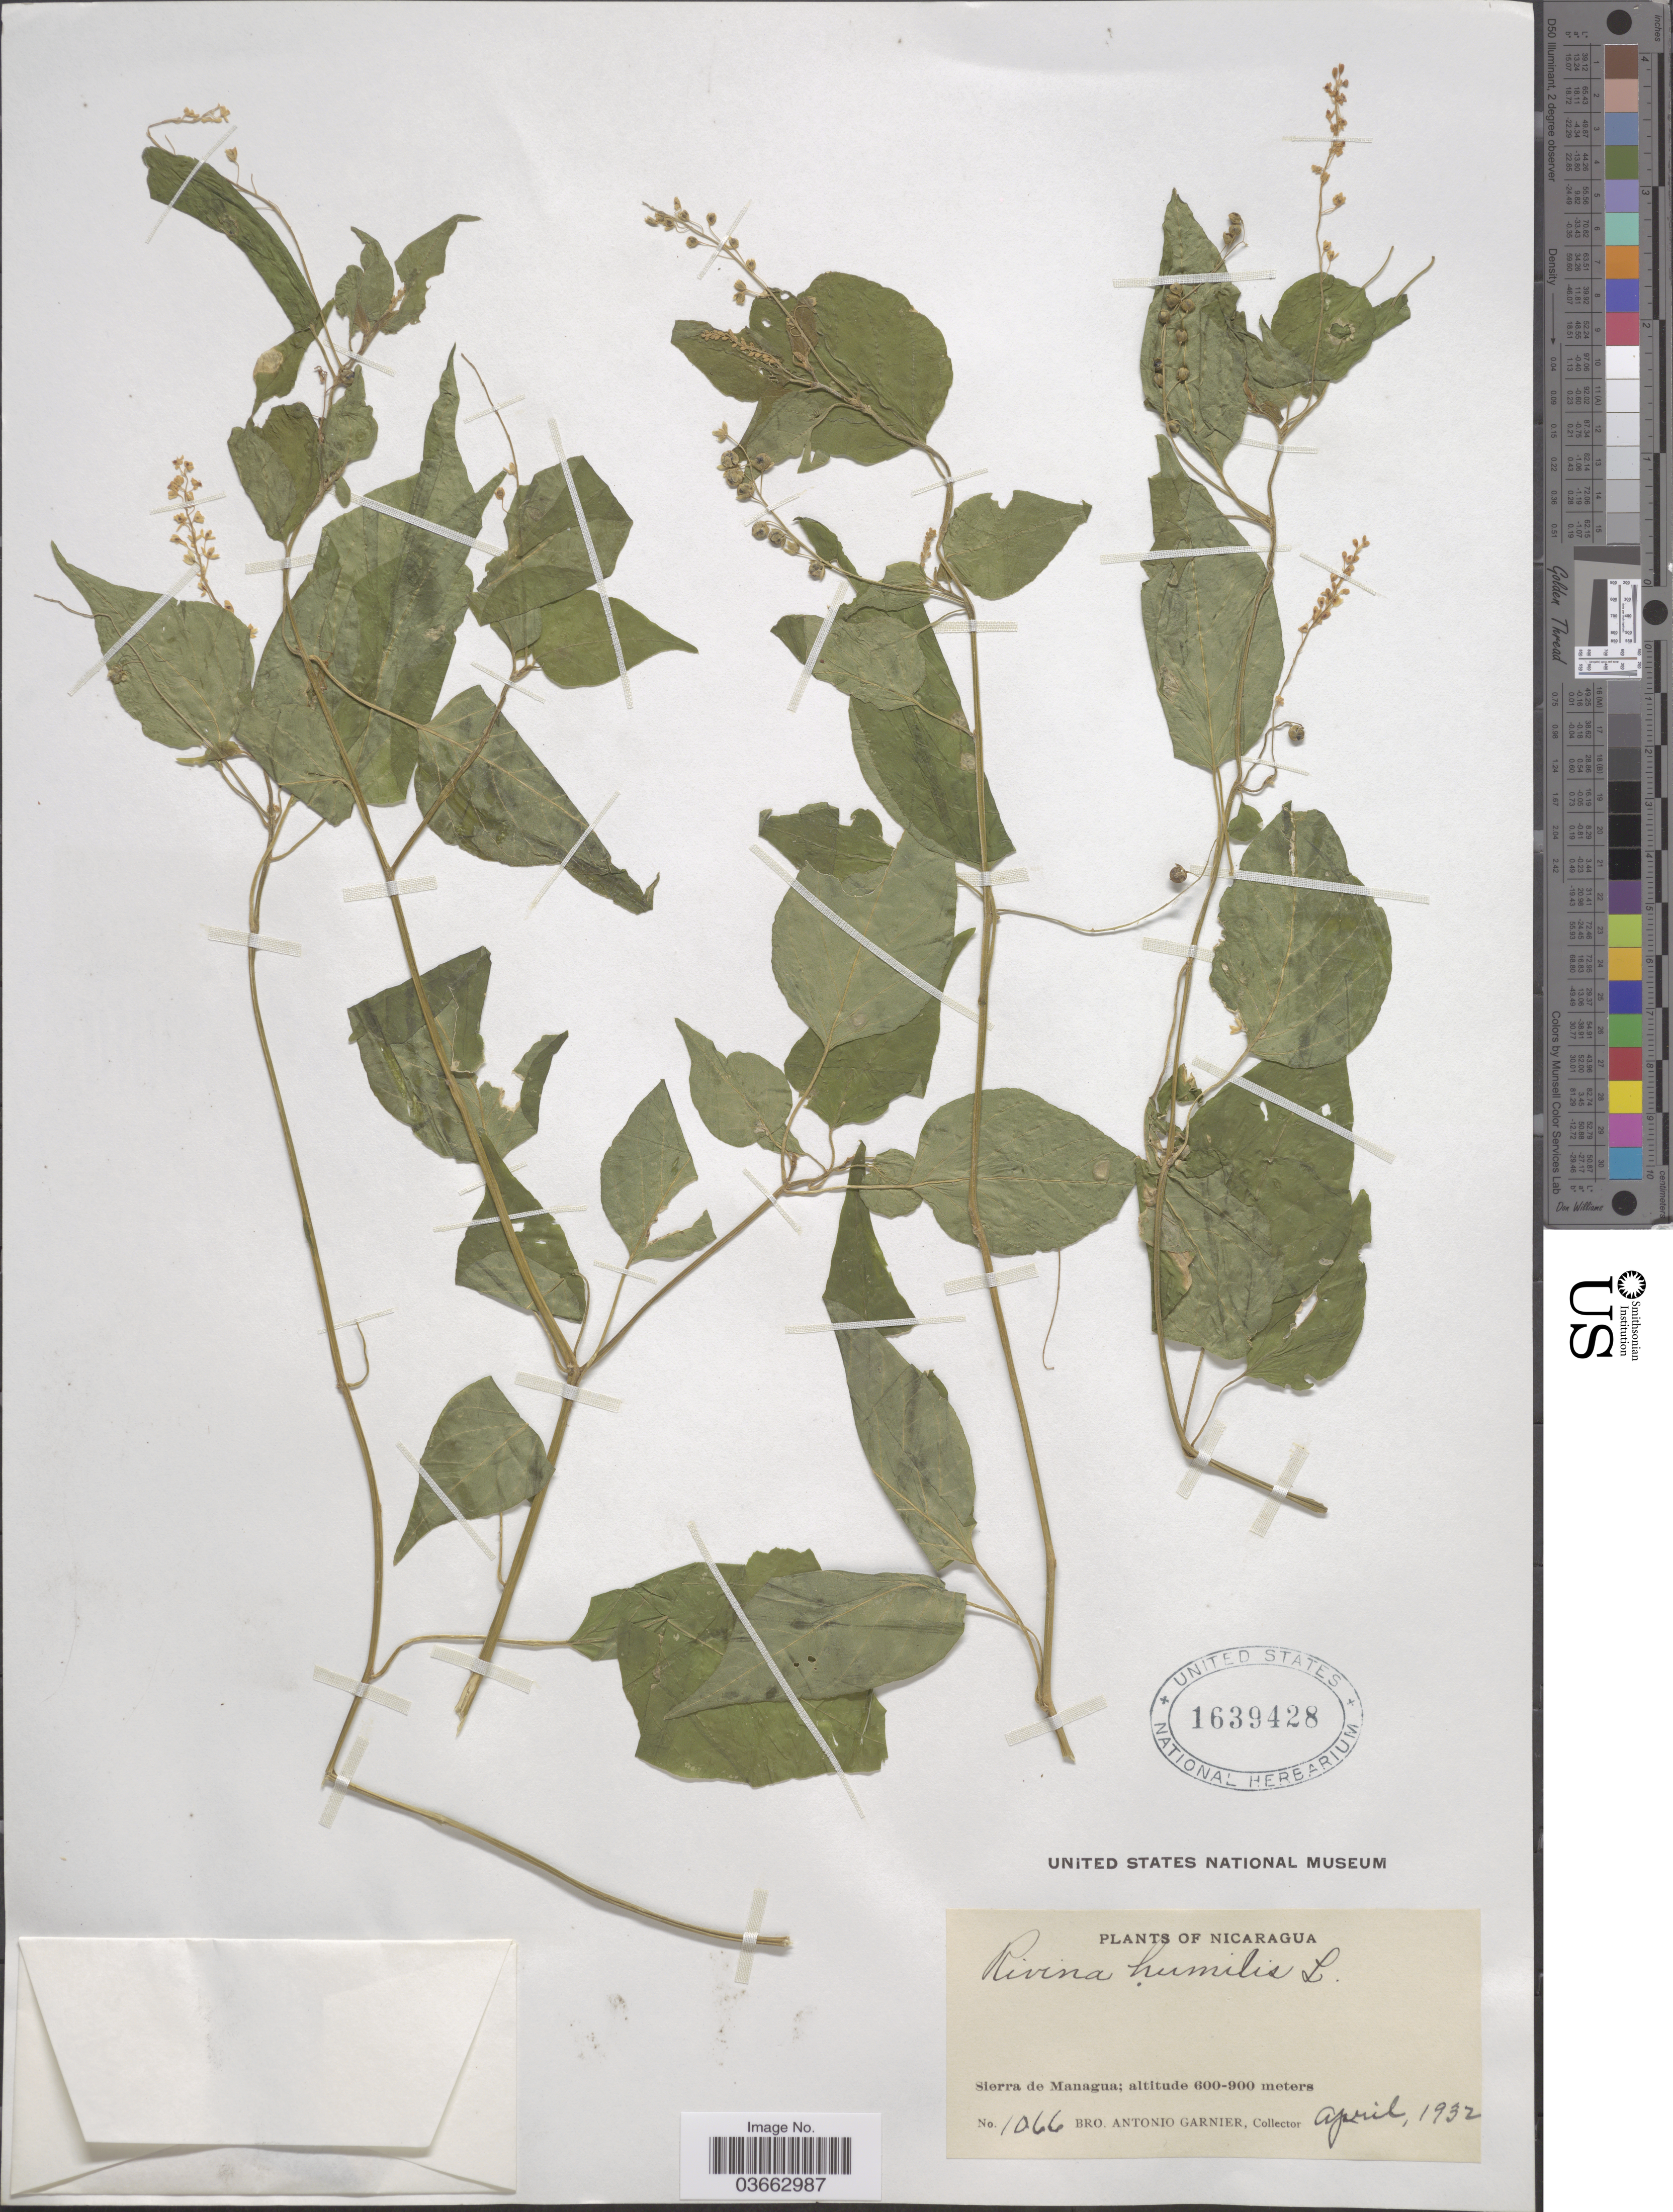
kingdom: Plantae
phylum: Tracheophyta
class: Magnoliopsida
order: Caryophyllales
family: Phytolaccaceae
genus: Rivina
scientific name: Rivina humilis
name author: L.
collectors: Bro. A. Garnier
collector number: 1066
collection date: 1932-04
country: Nicaragua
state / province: Managua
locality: Sierra de Managua.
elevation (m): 600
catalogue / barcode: US 1639428